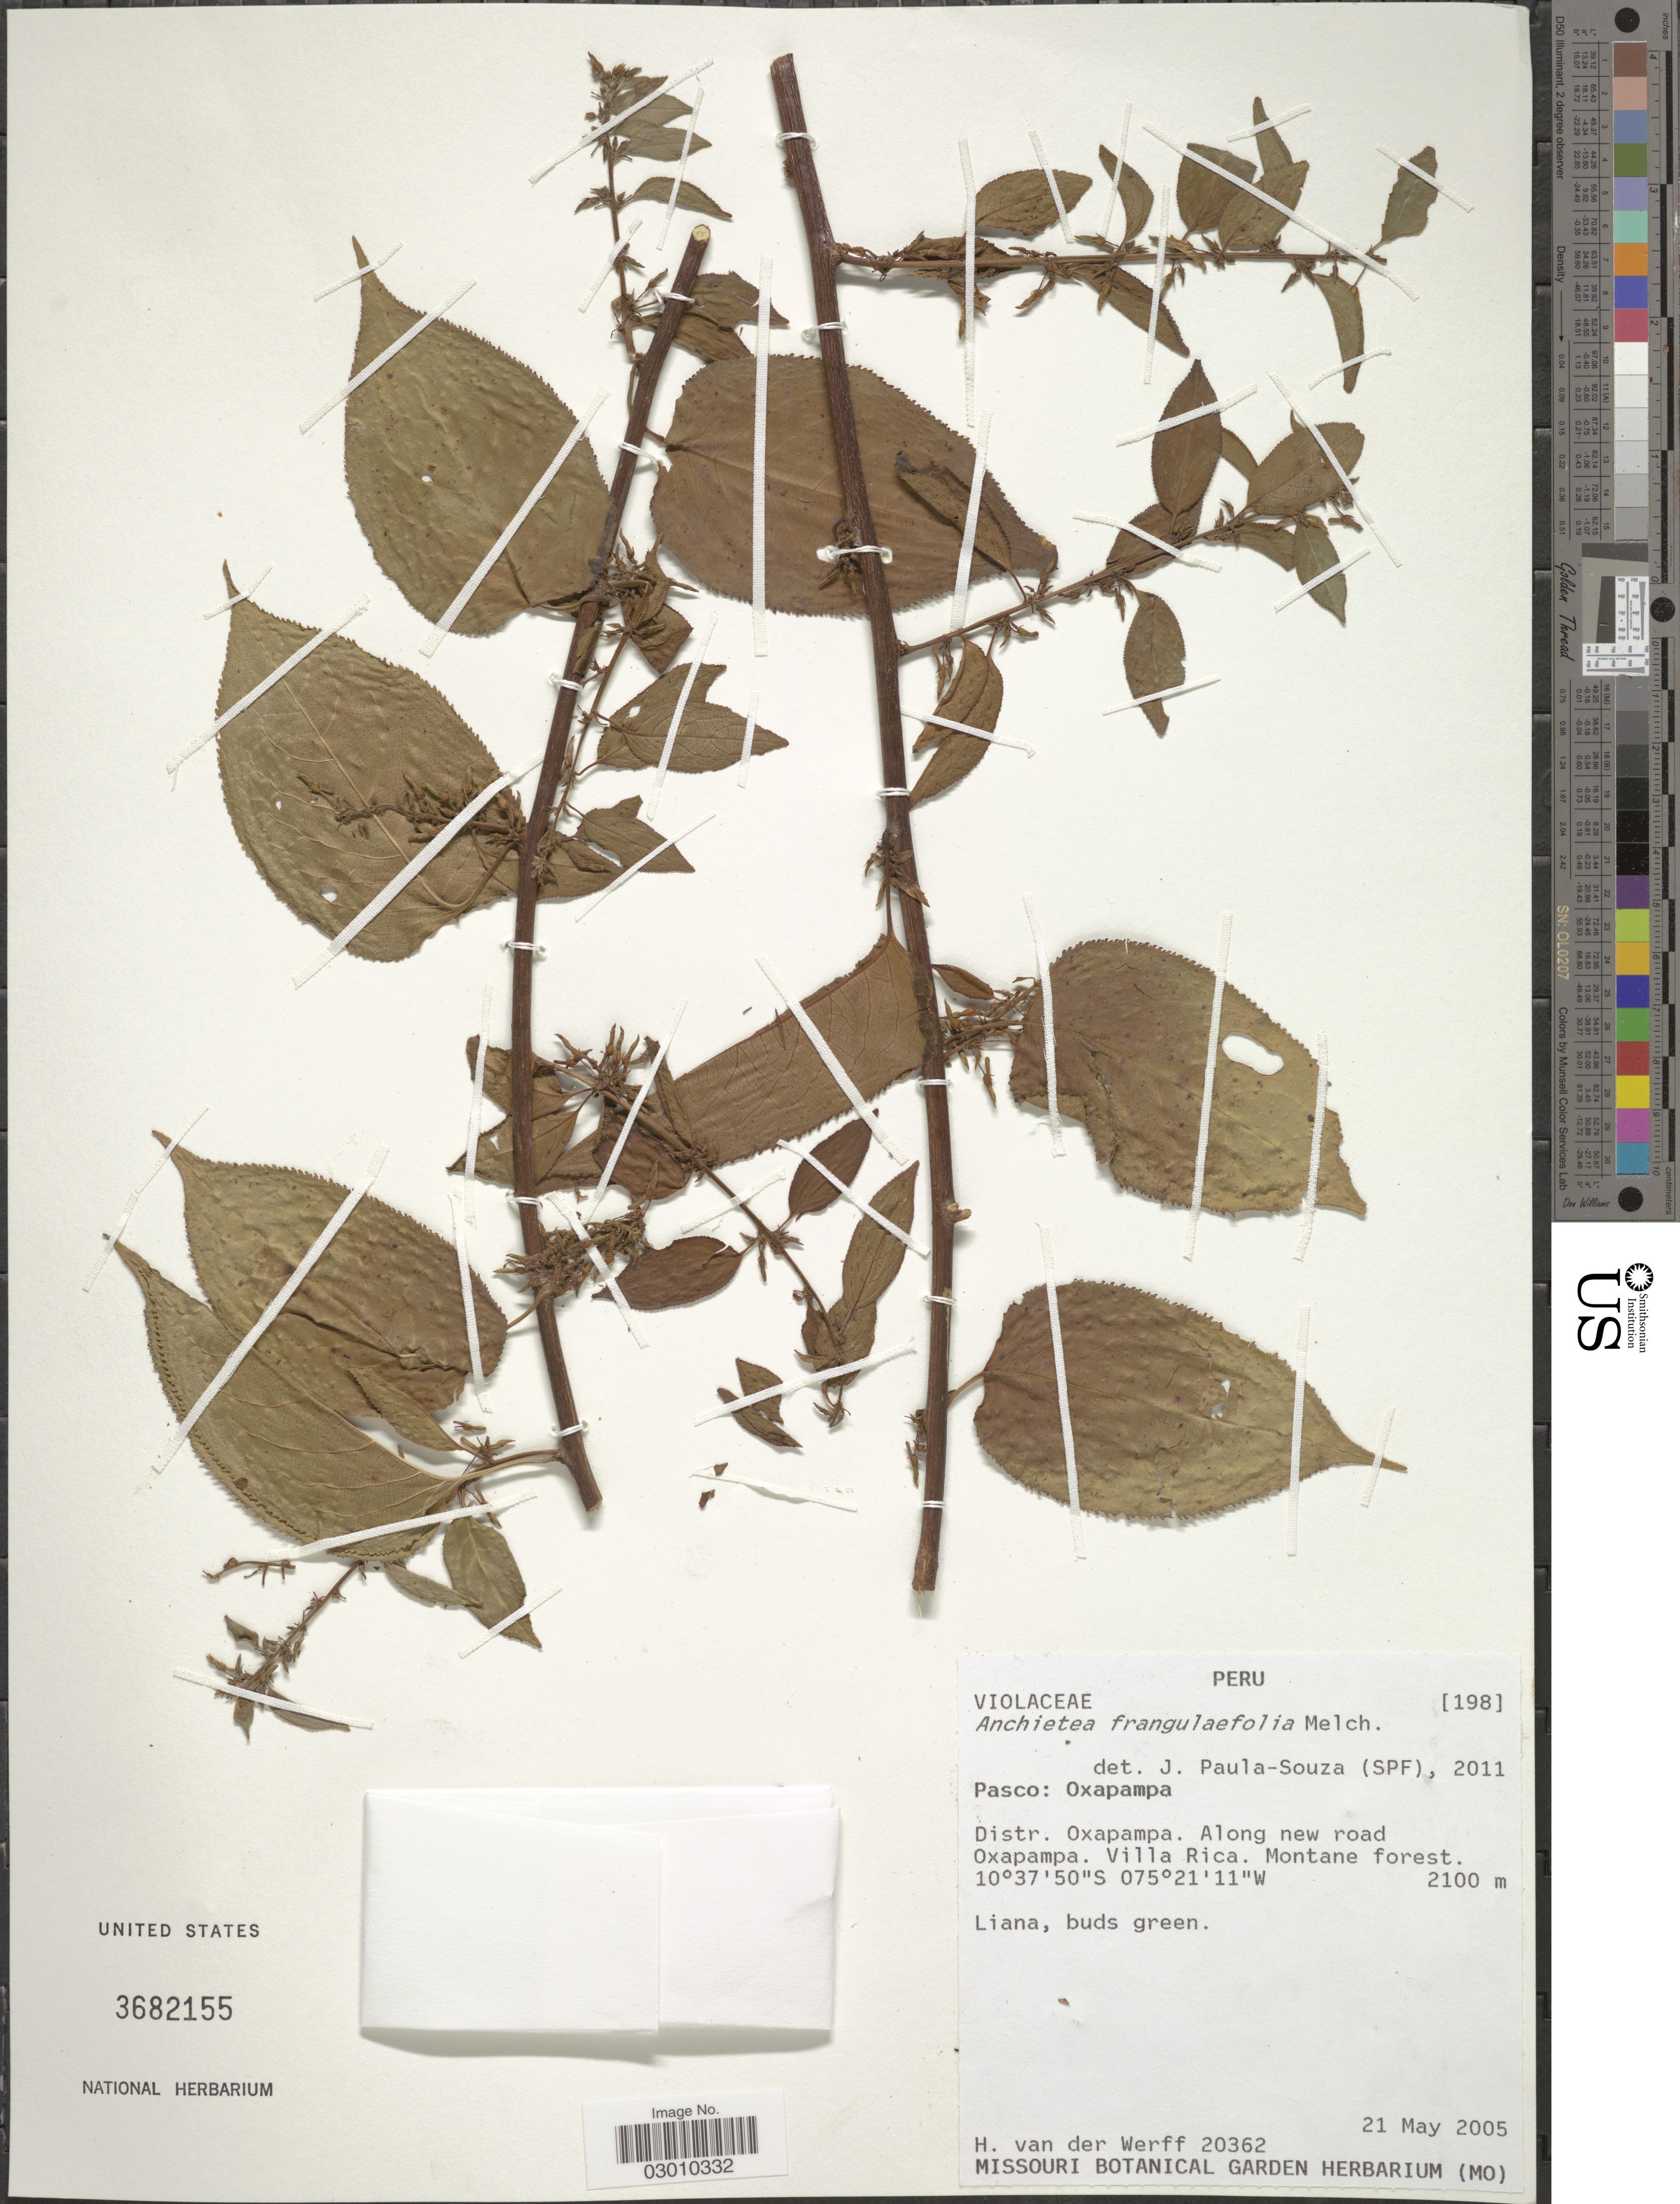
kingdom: Plantae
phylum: Tracheophyta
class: Magnoliopsida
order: Malpighiales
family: Violaceae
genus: Anchietea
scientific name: Anchietea frangulaefolia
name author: Melch.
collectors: H. van der Werff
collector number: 20362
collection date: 2005-05-21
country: Peru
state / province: Pasco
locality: Oxapampa. Distr. Oxapampa. Along new road Oxapampa. Villa Rica.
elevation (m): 2100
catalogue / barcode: US 3682155